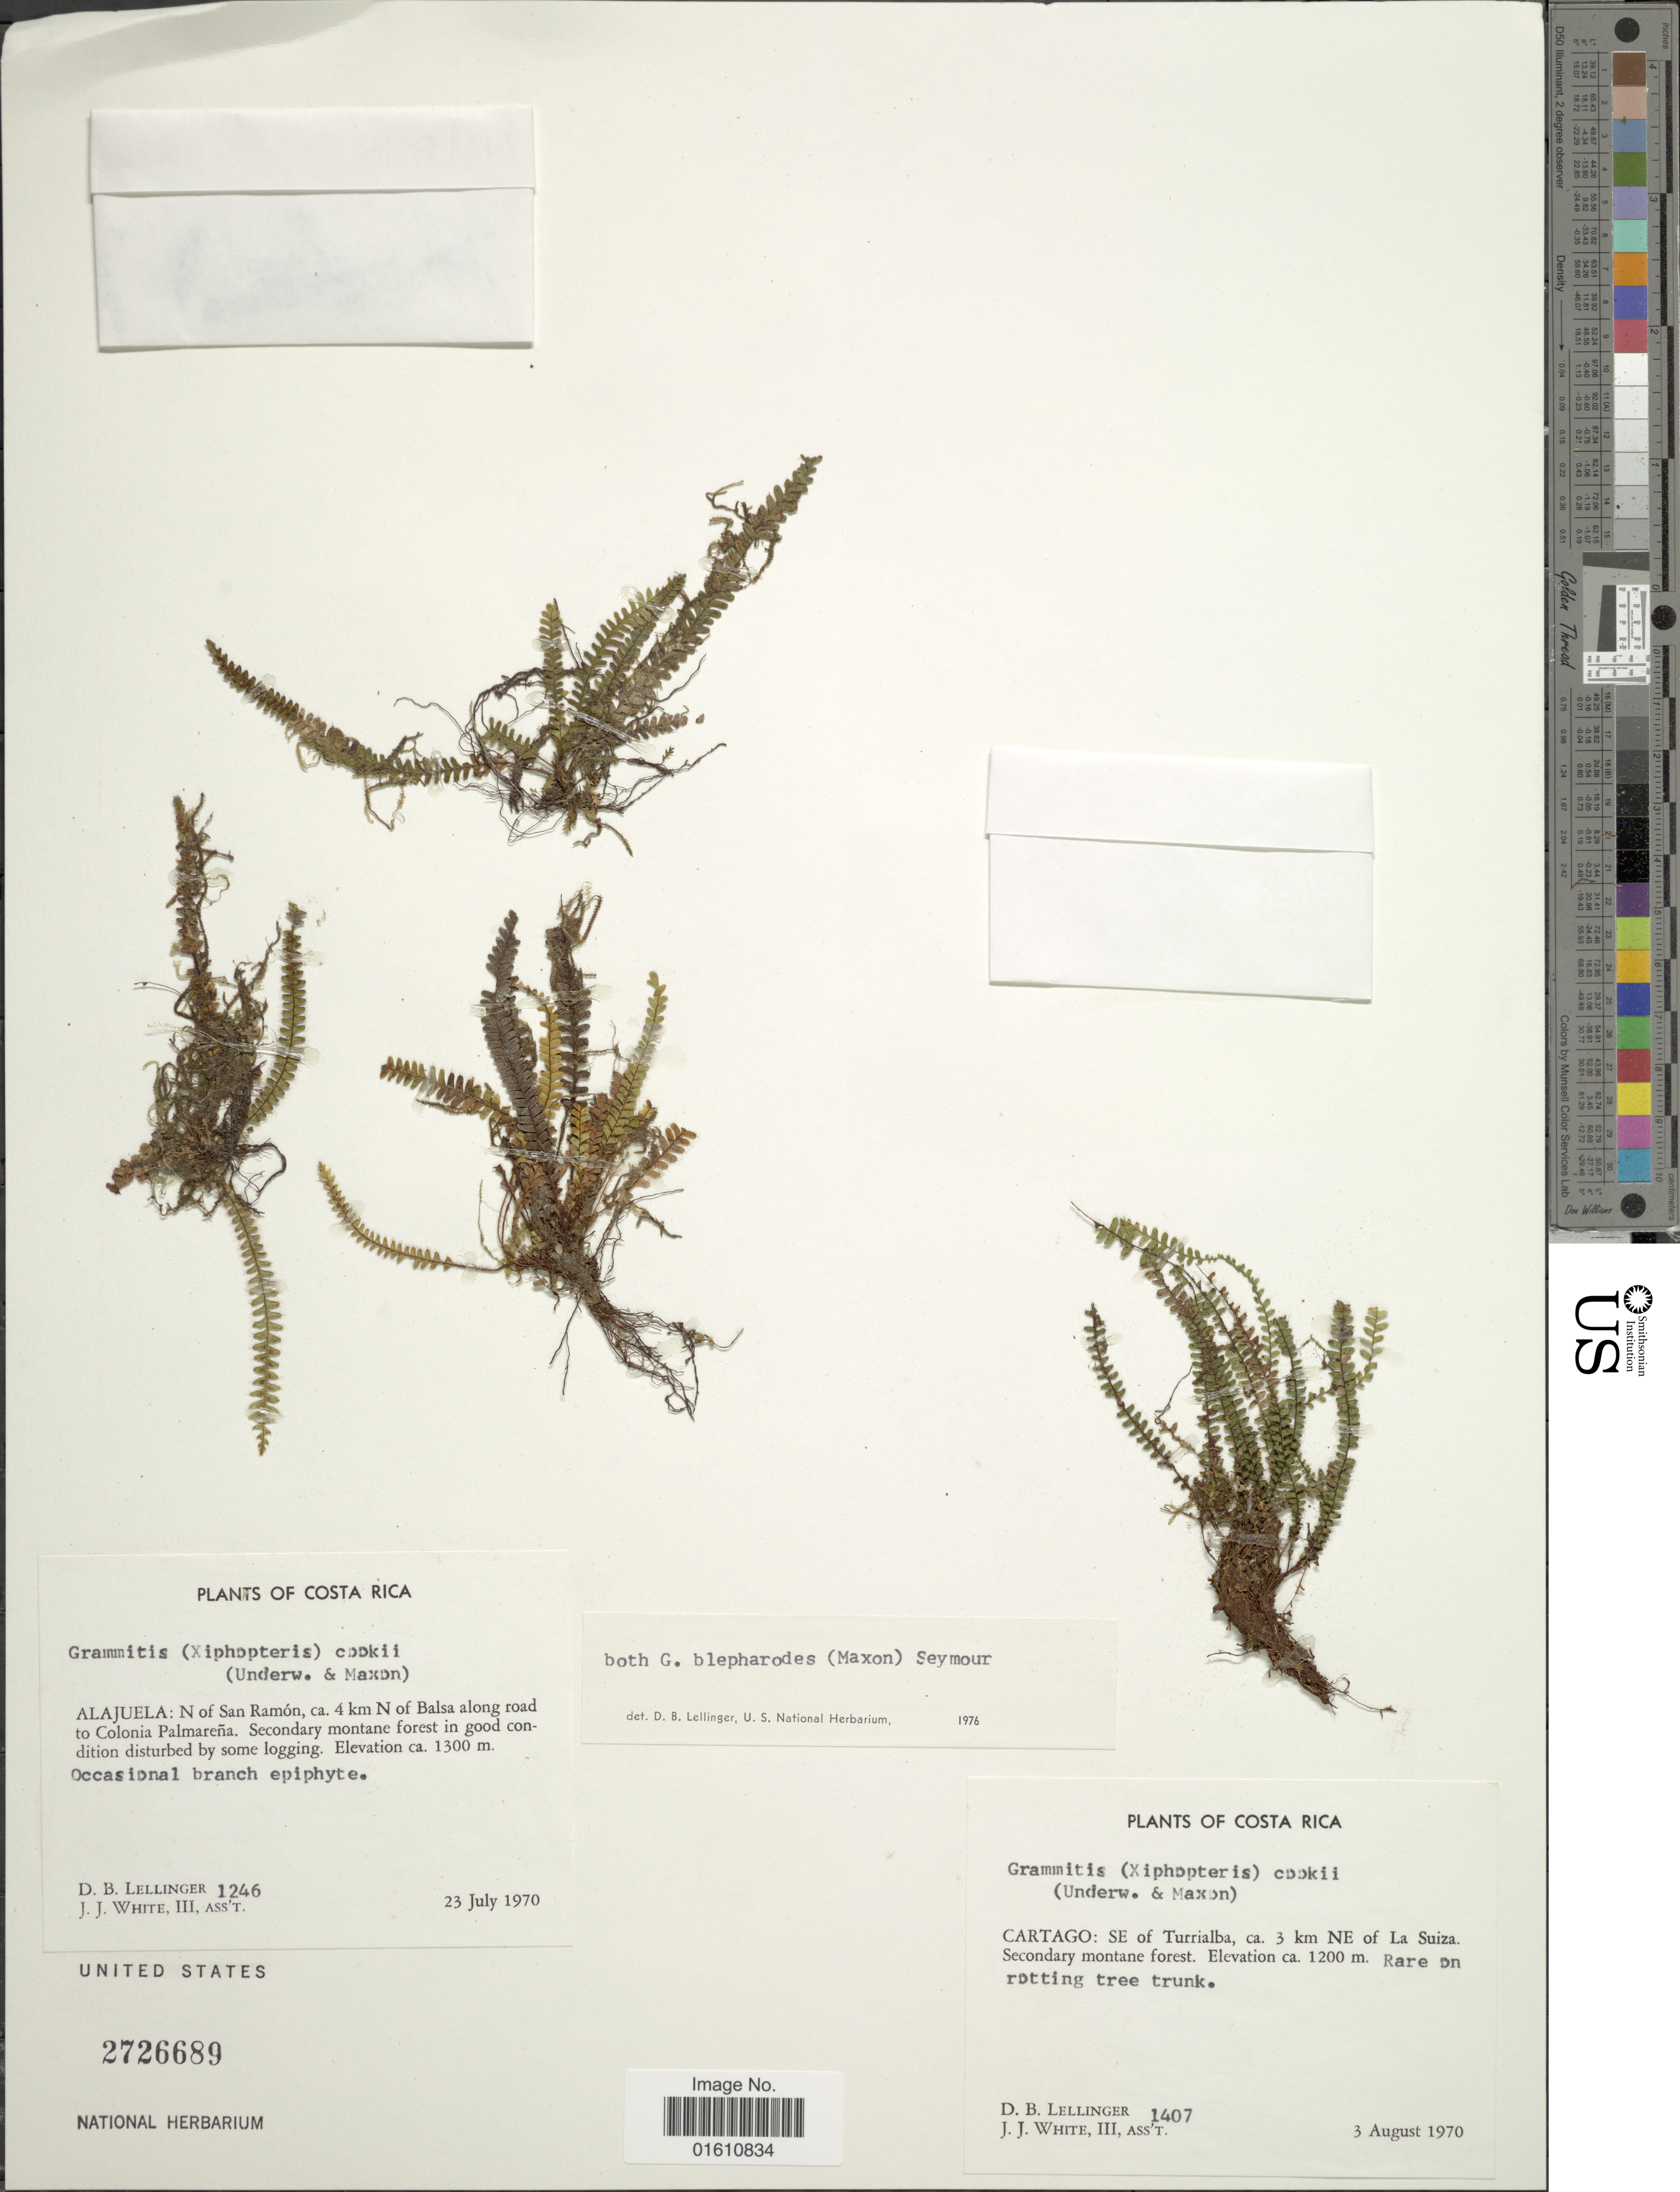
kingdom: Plantae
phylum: Tracheophyta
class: Polypodiopsida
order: Polypodiales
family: Polypodiaceae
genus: Moranopteris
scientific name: Moranopteris taenifolia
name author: (Jenman) R. Y. Hirai & J. Prado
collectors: D. B. Lellinger & J. J. White III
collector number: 1407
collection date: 1970-08-03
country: Costa Rica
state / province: Cartago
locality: Cartago: SE of Turrialba, ca. 3 km NE of La Suiza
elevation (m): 1200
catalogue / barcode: US 2726689